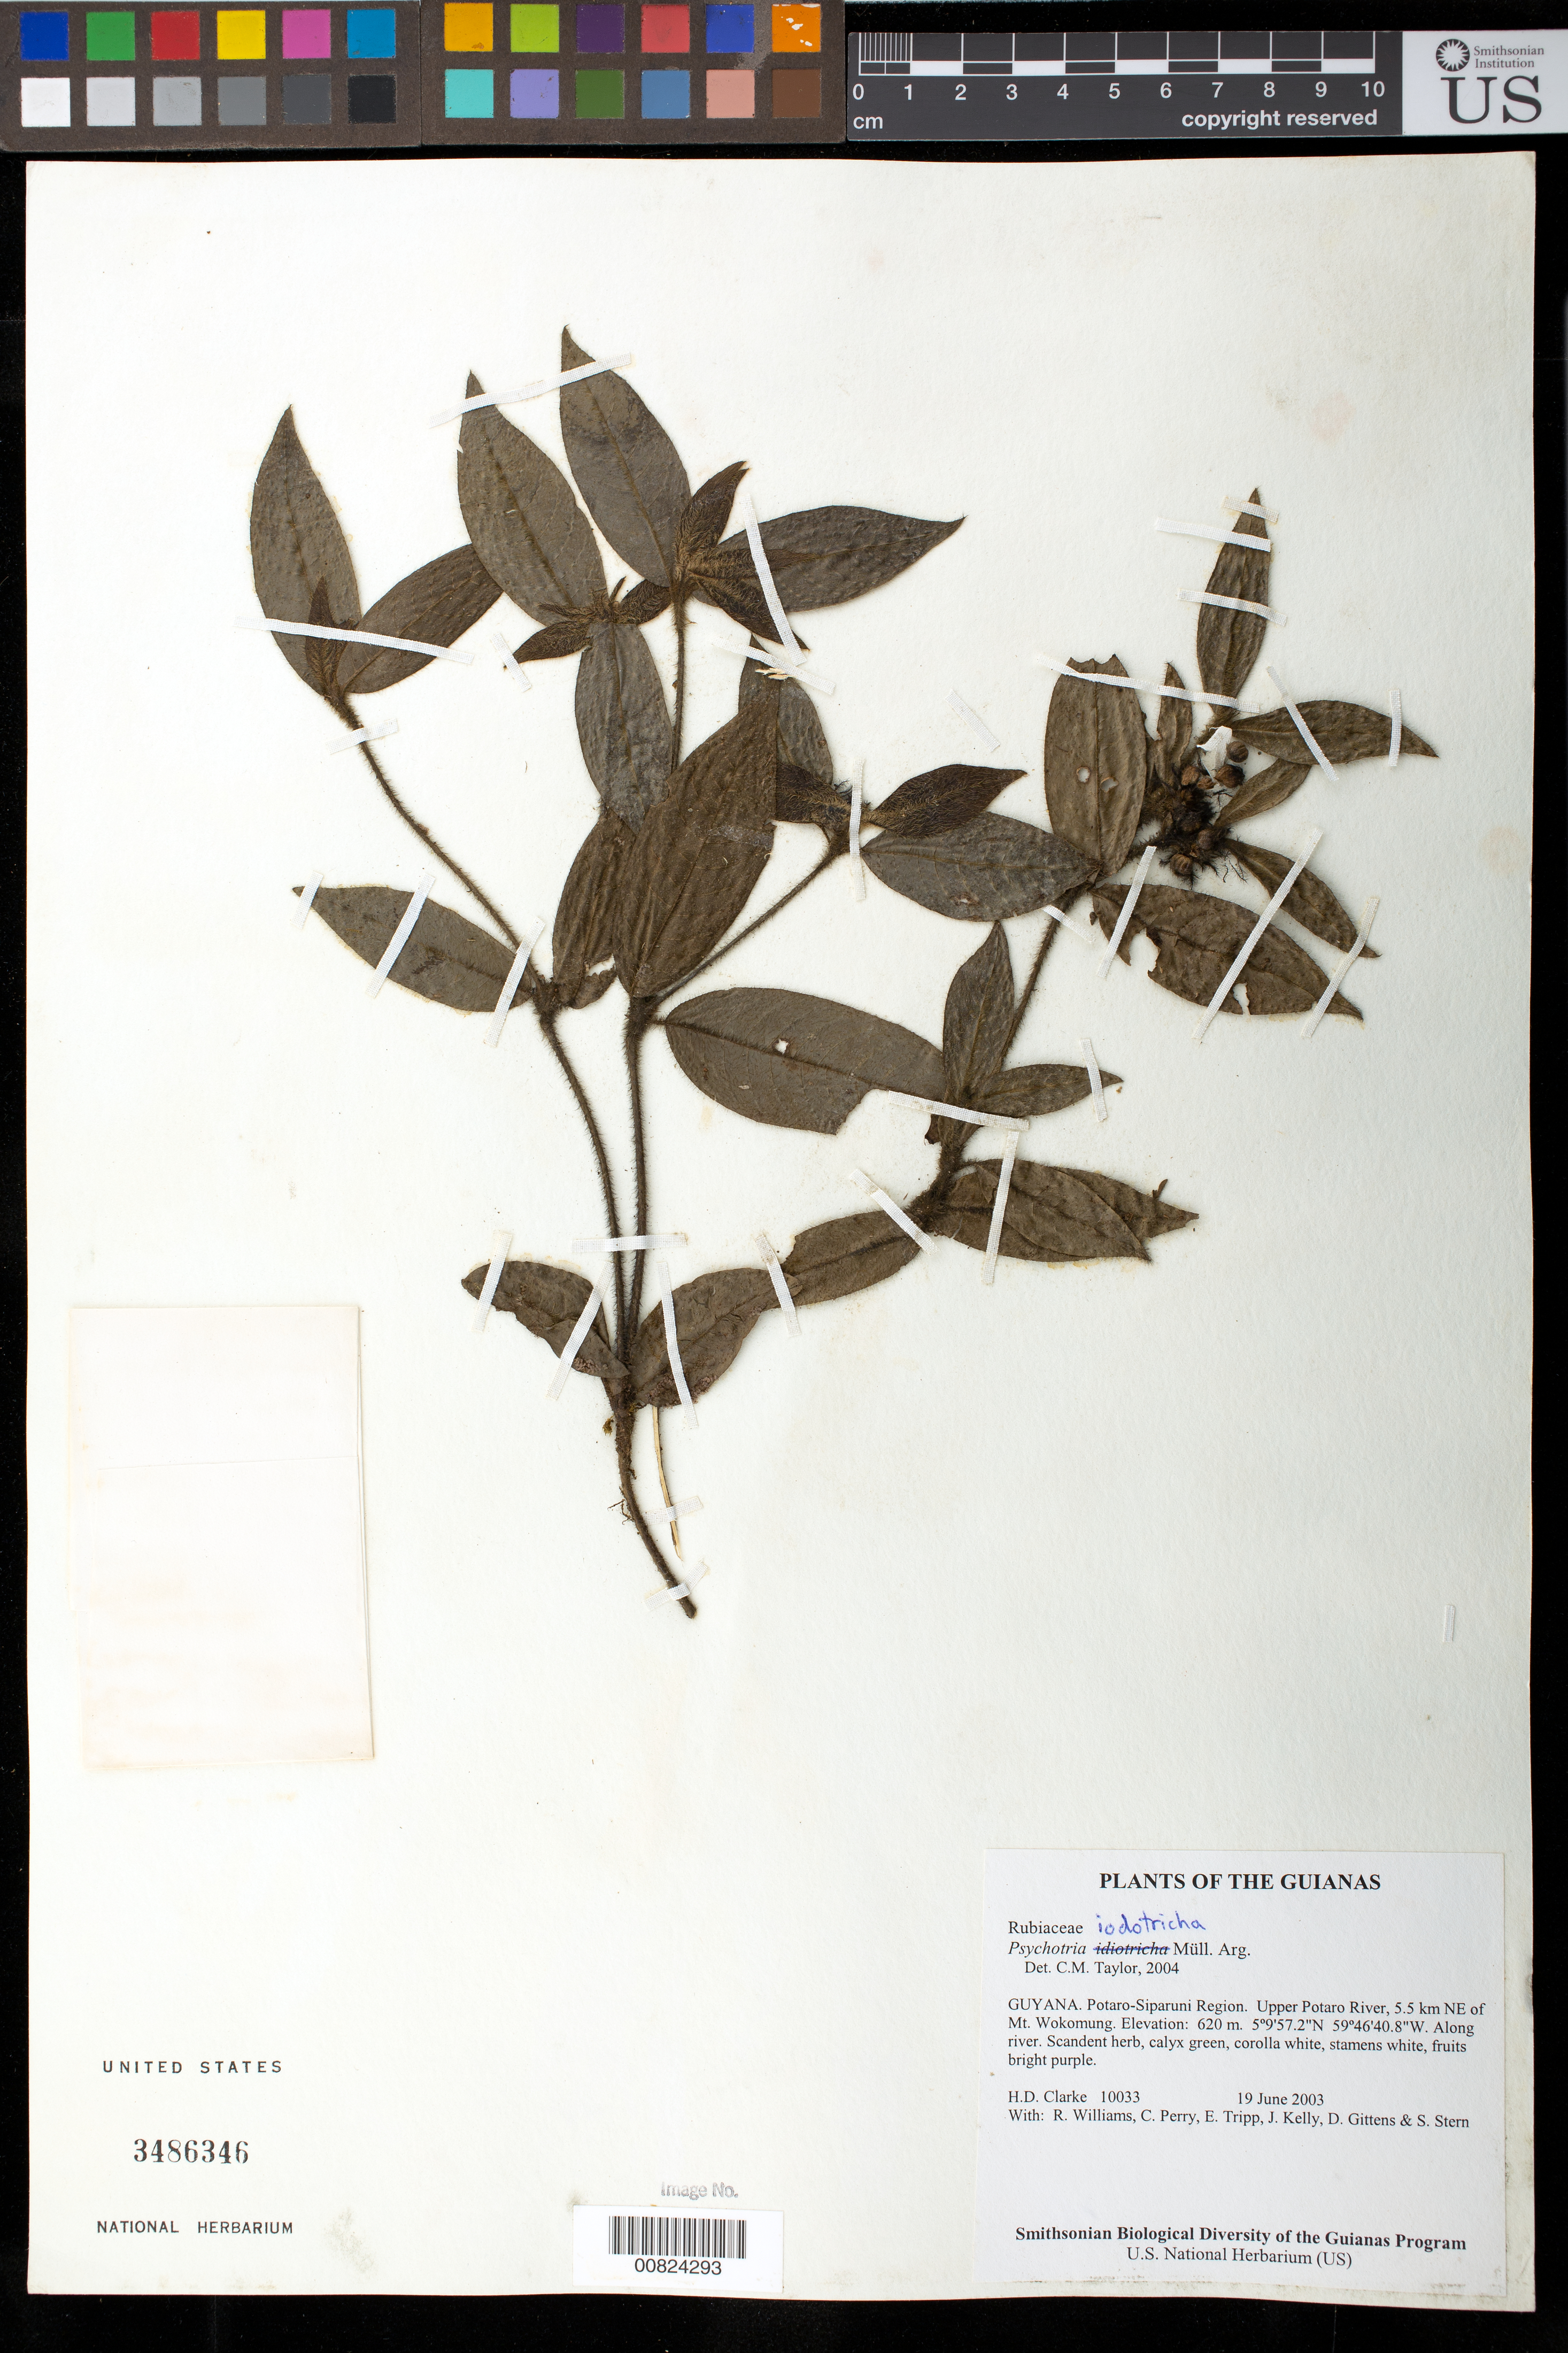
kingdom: Plantae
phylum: Tracheophyta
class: Magnoliopsida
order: Gentianales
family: Rubiaceae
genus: Palicourea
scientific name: Palicourea iodotricha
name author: (Müll. Arg.) Delprete & J.H. Kirkbr.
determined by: Kirkbride, J. H., Jr.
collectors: H. D. Clarke, R. Williams, C. Perry, E. Tripp, J. Kelly, D. Gittens & S. R. Stern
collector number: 10033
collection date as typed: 19 June 2003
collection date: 2003-06-19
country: Guyana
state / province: Potaro-Siparuni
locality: Upper Potaro River, 5.5 km NE of Mt. Wokomung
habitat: Along river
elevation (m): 620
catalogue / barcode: US 3486346